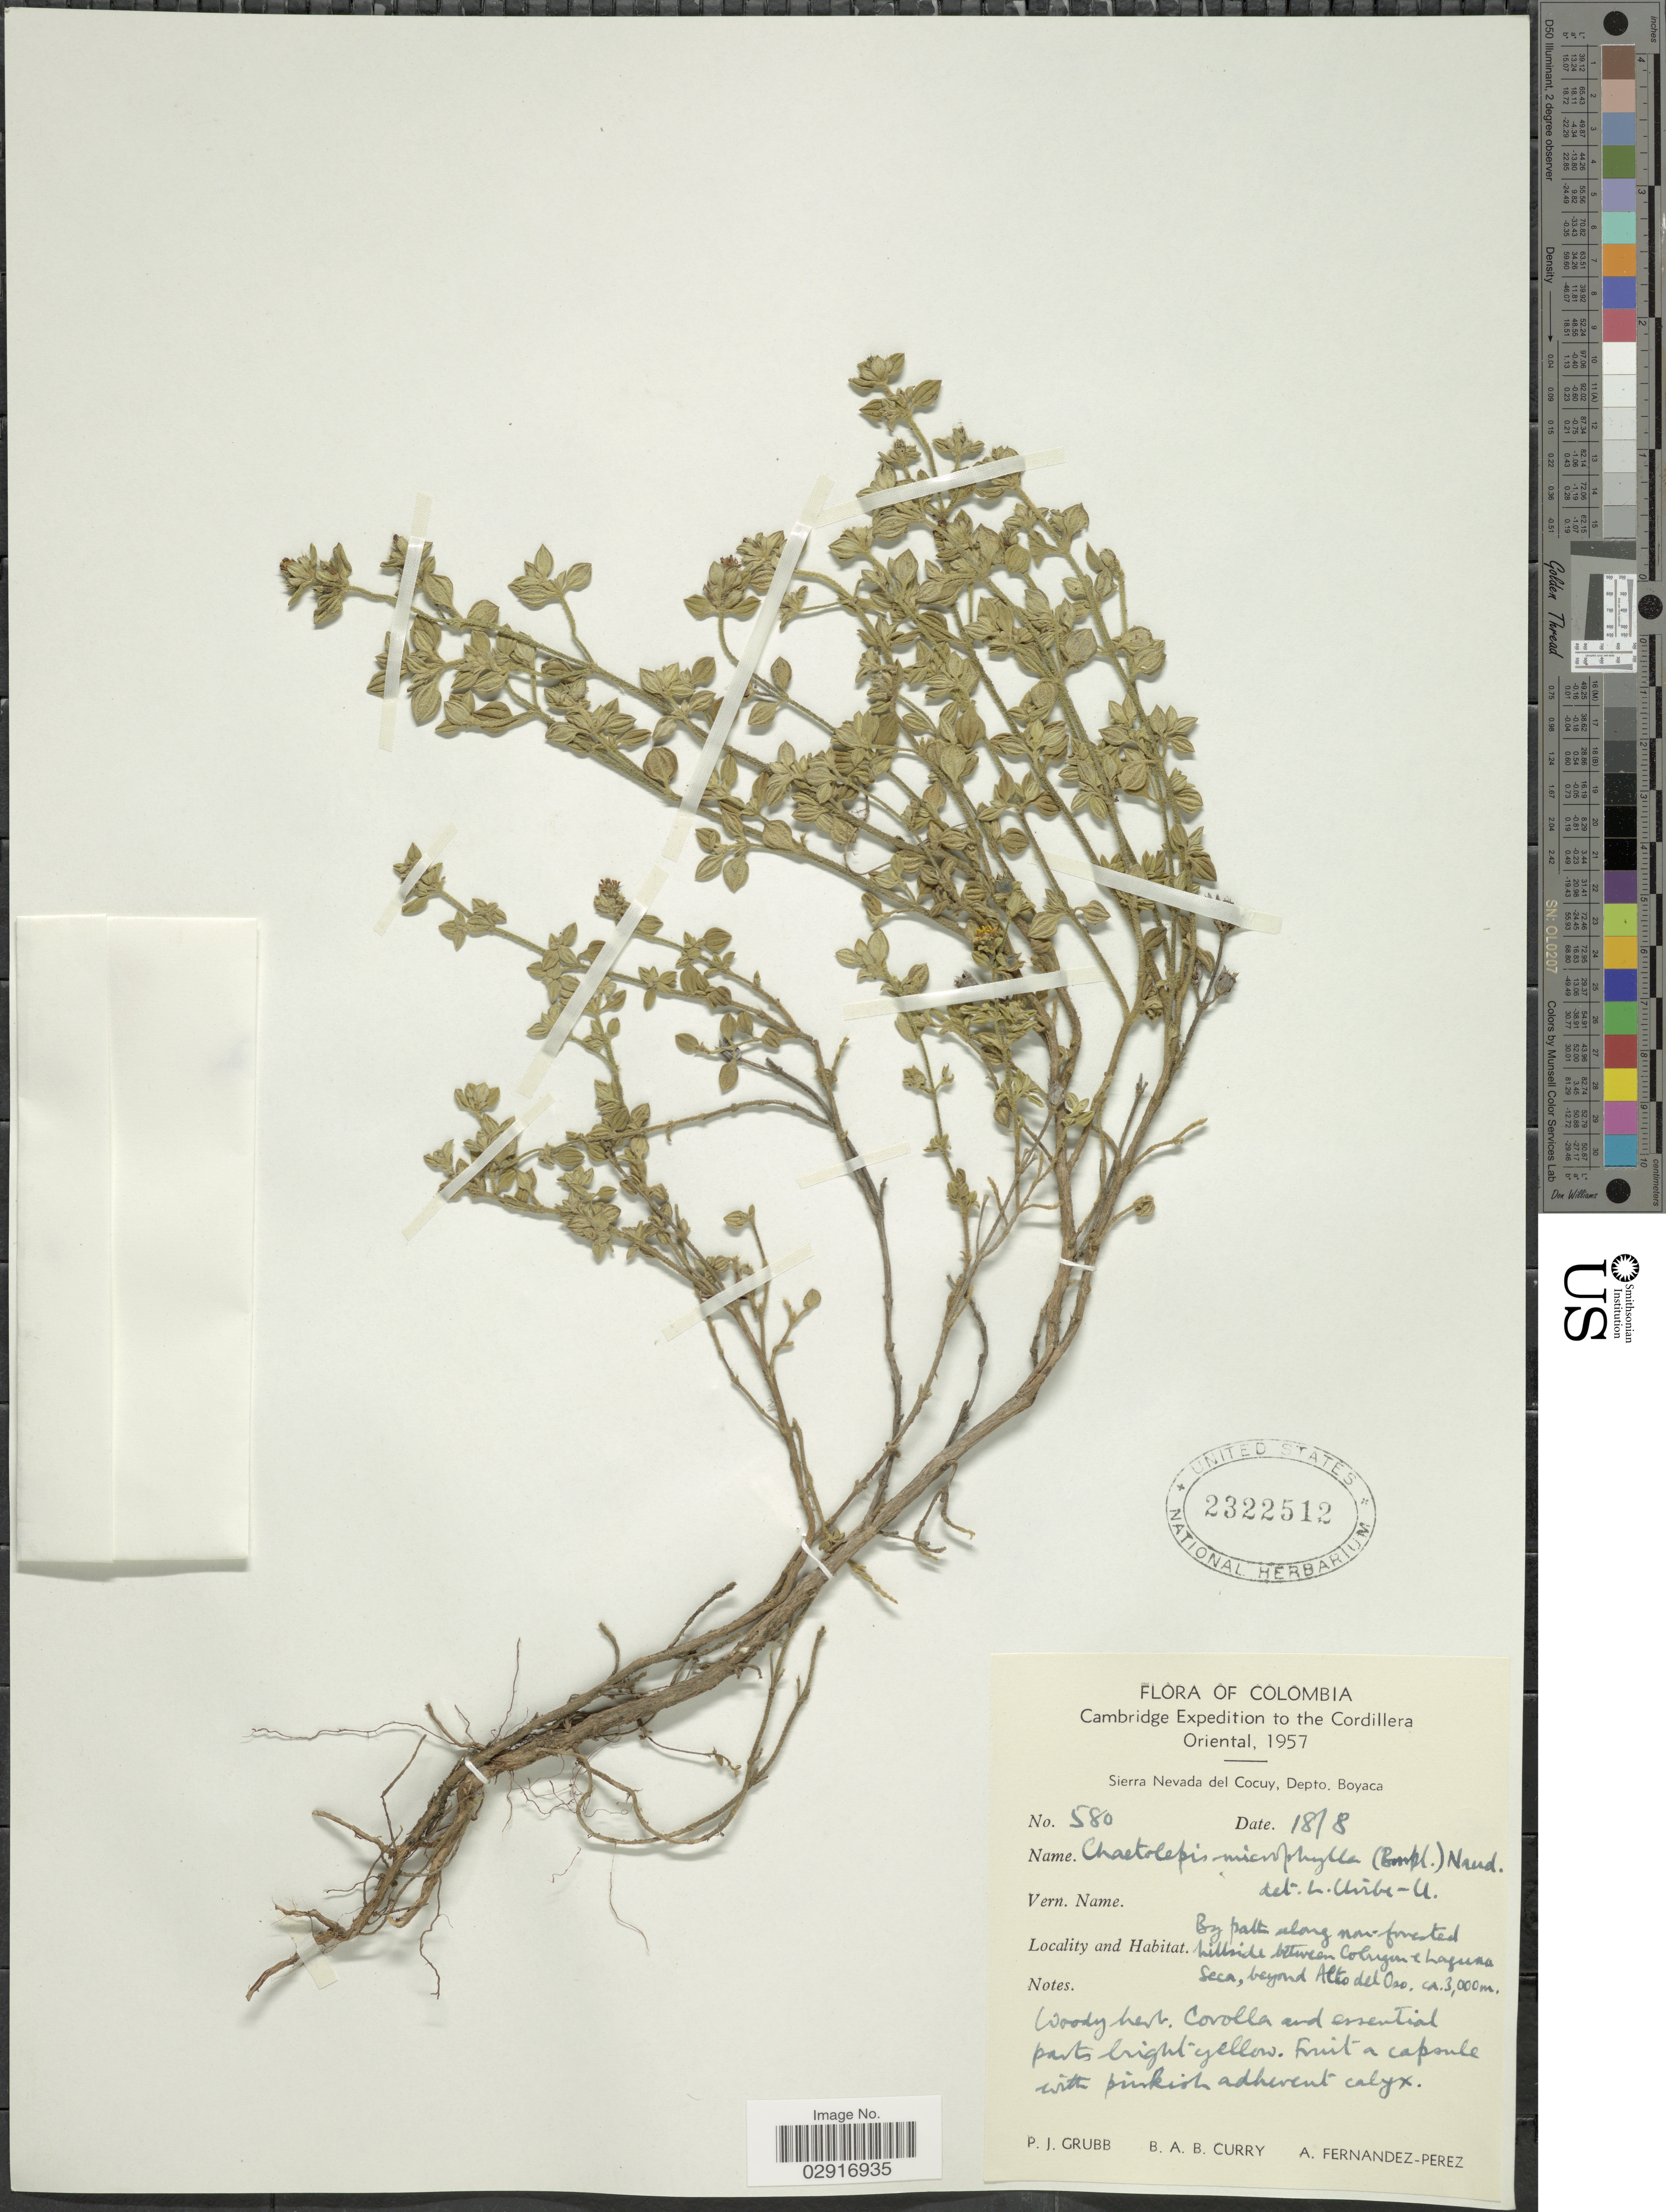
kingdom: Plantae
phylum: Tracheophyta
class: Magnoliopsida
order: Myrtales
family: Melastomataceae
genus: Chaetolepis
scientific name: Chaetolepis microphylla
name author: (Bonpl.) Miq.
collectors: P. J. Grubb, B. Curry & A. Fernández-Pérez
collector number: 580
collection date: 1957-08-18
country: Colombia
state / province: Boyacá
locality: Cordillera Oriental. Sierra Nevada del Cocuy, Depto. Boyaca. Between Cobugon & Laguna seca, beyond Alto del Oro.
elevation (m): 3000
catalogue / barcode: US 2322512